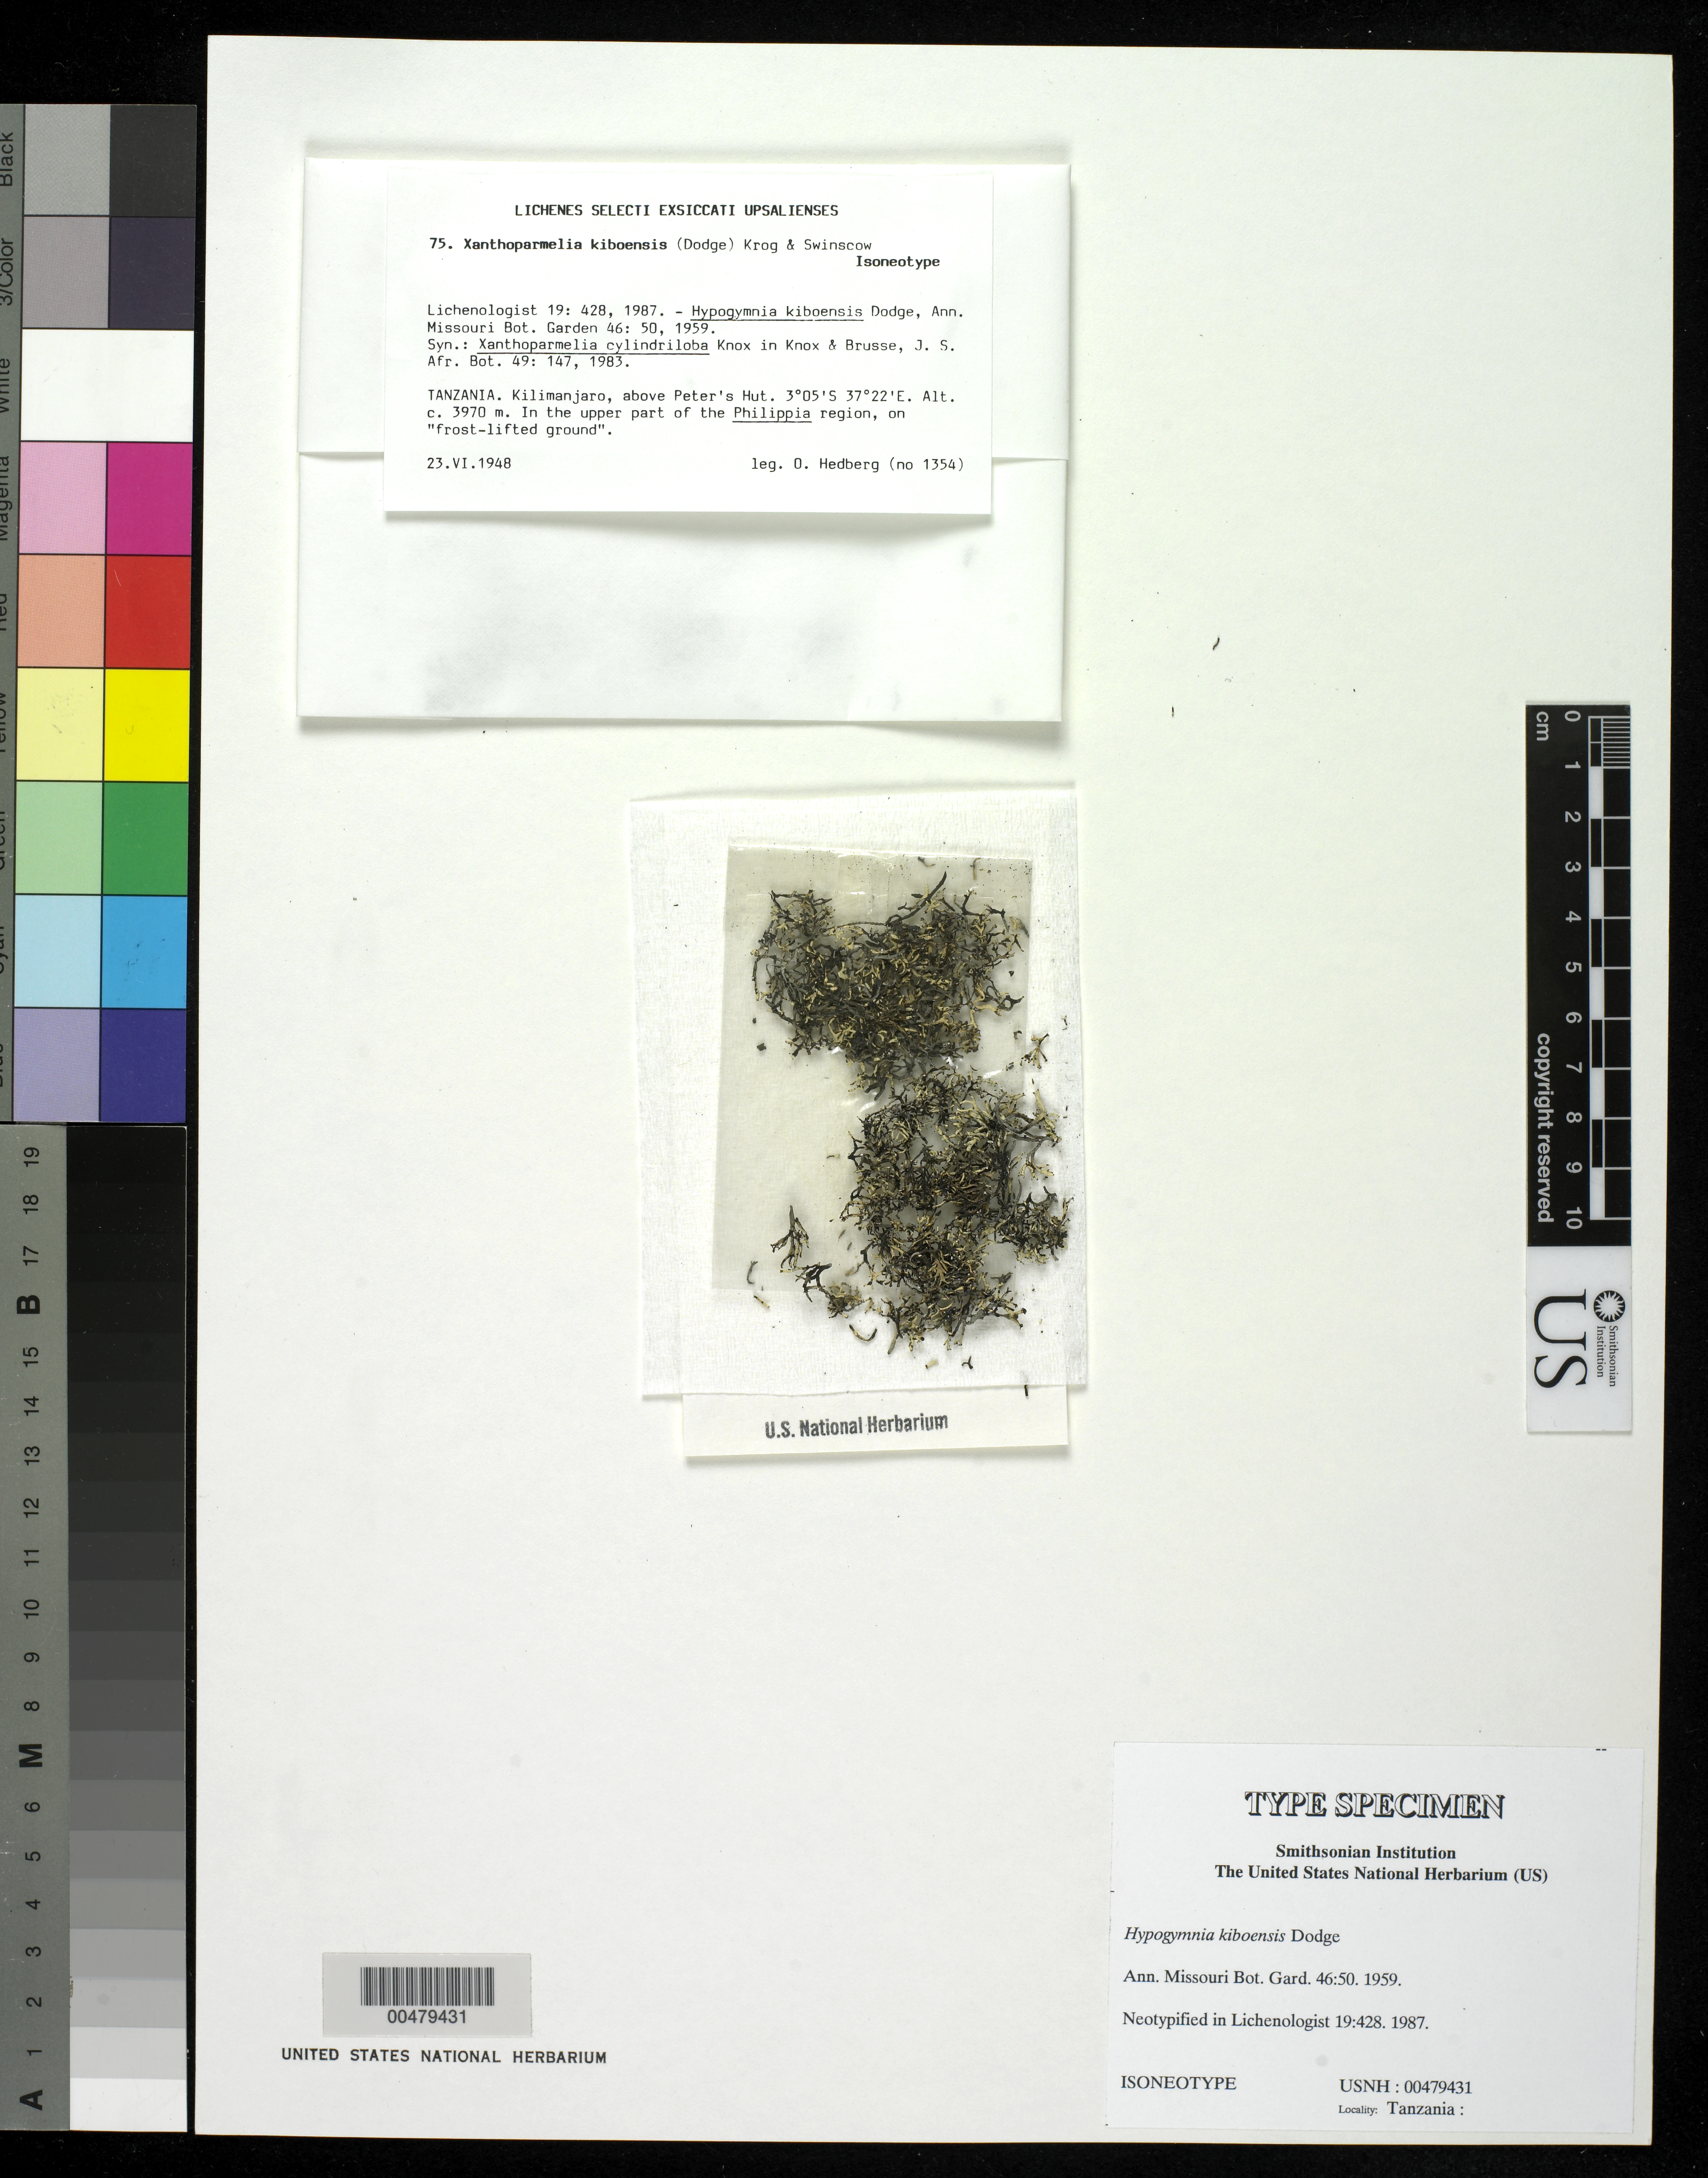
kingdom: Fungi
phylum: Ascomycota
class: Lecanoromycetes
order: Lecanorales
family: Parmeliaceae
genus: Hypogymnia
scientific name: Hypogymnia kiboensis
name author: C.W. Dodge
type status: Isoneotype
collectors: O. Hedberg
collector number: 75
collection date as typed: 23 Jun 1948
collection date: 1948-06-23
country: Tanzania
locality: Kilimanjaro, above Peter's Hut.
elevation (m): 3970